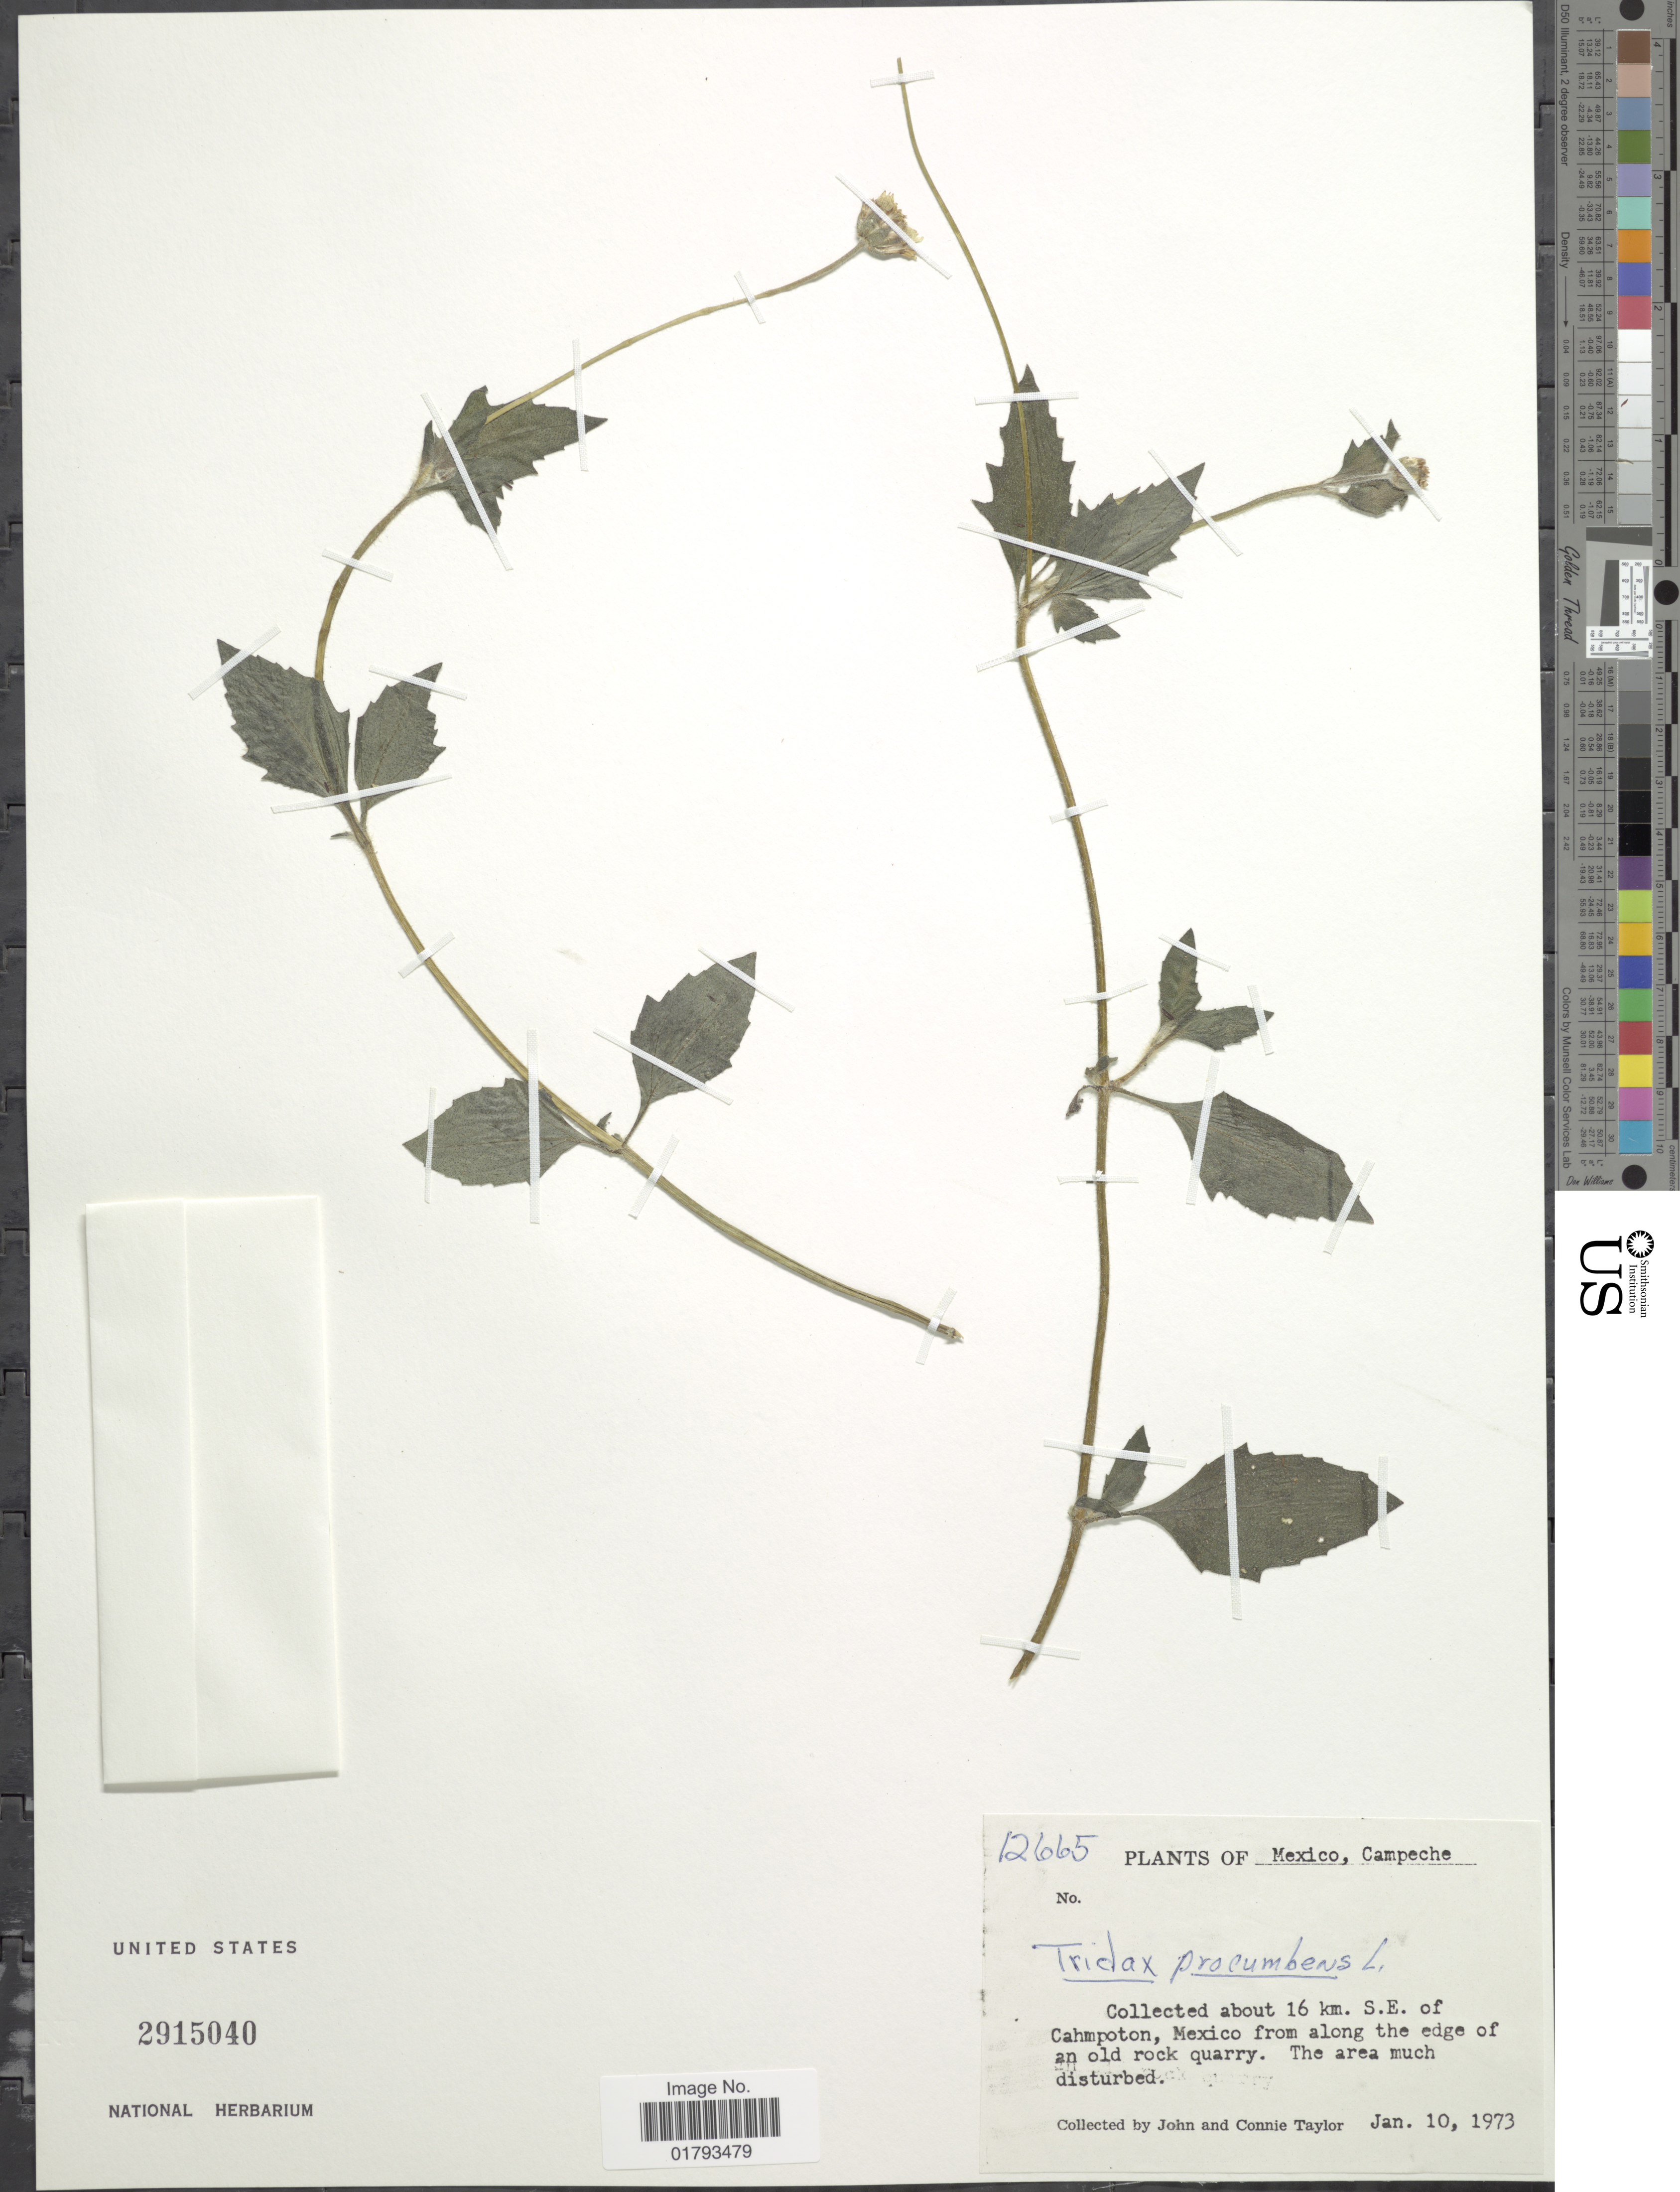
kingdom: Plantae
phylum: Tracheophyta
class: Magnoliopsida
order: Asterales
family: Asteraceae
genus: Tridax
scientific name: Tridax procumbens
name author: L.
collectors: J. Taylor & C. Taylor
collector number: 12665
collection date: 1973-01-10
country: Mexico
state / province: Campeche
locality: Collected about 16 km. S.E. of Cahmpoton, Mexico from along the edge of an old rock quarry.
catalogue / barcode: US 2915040